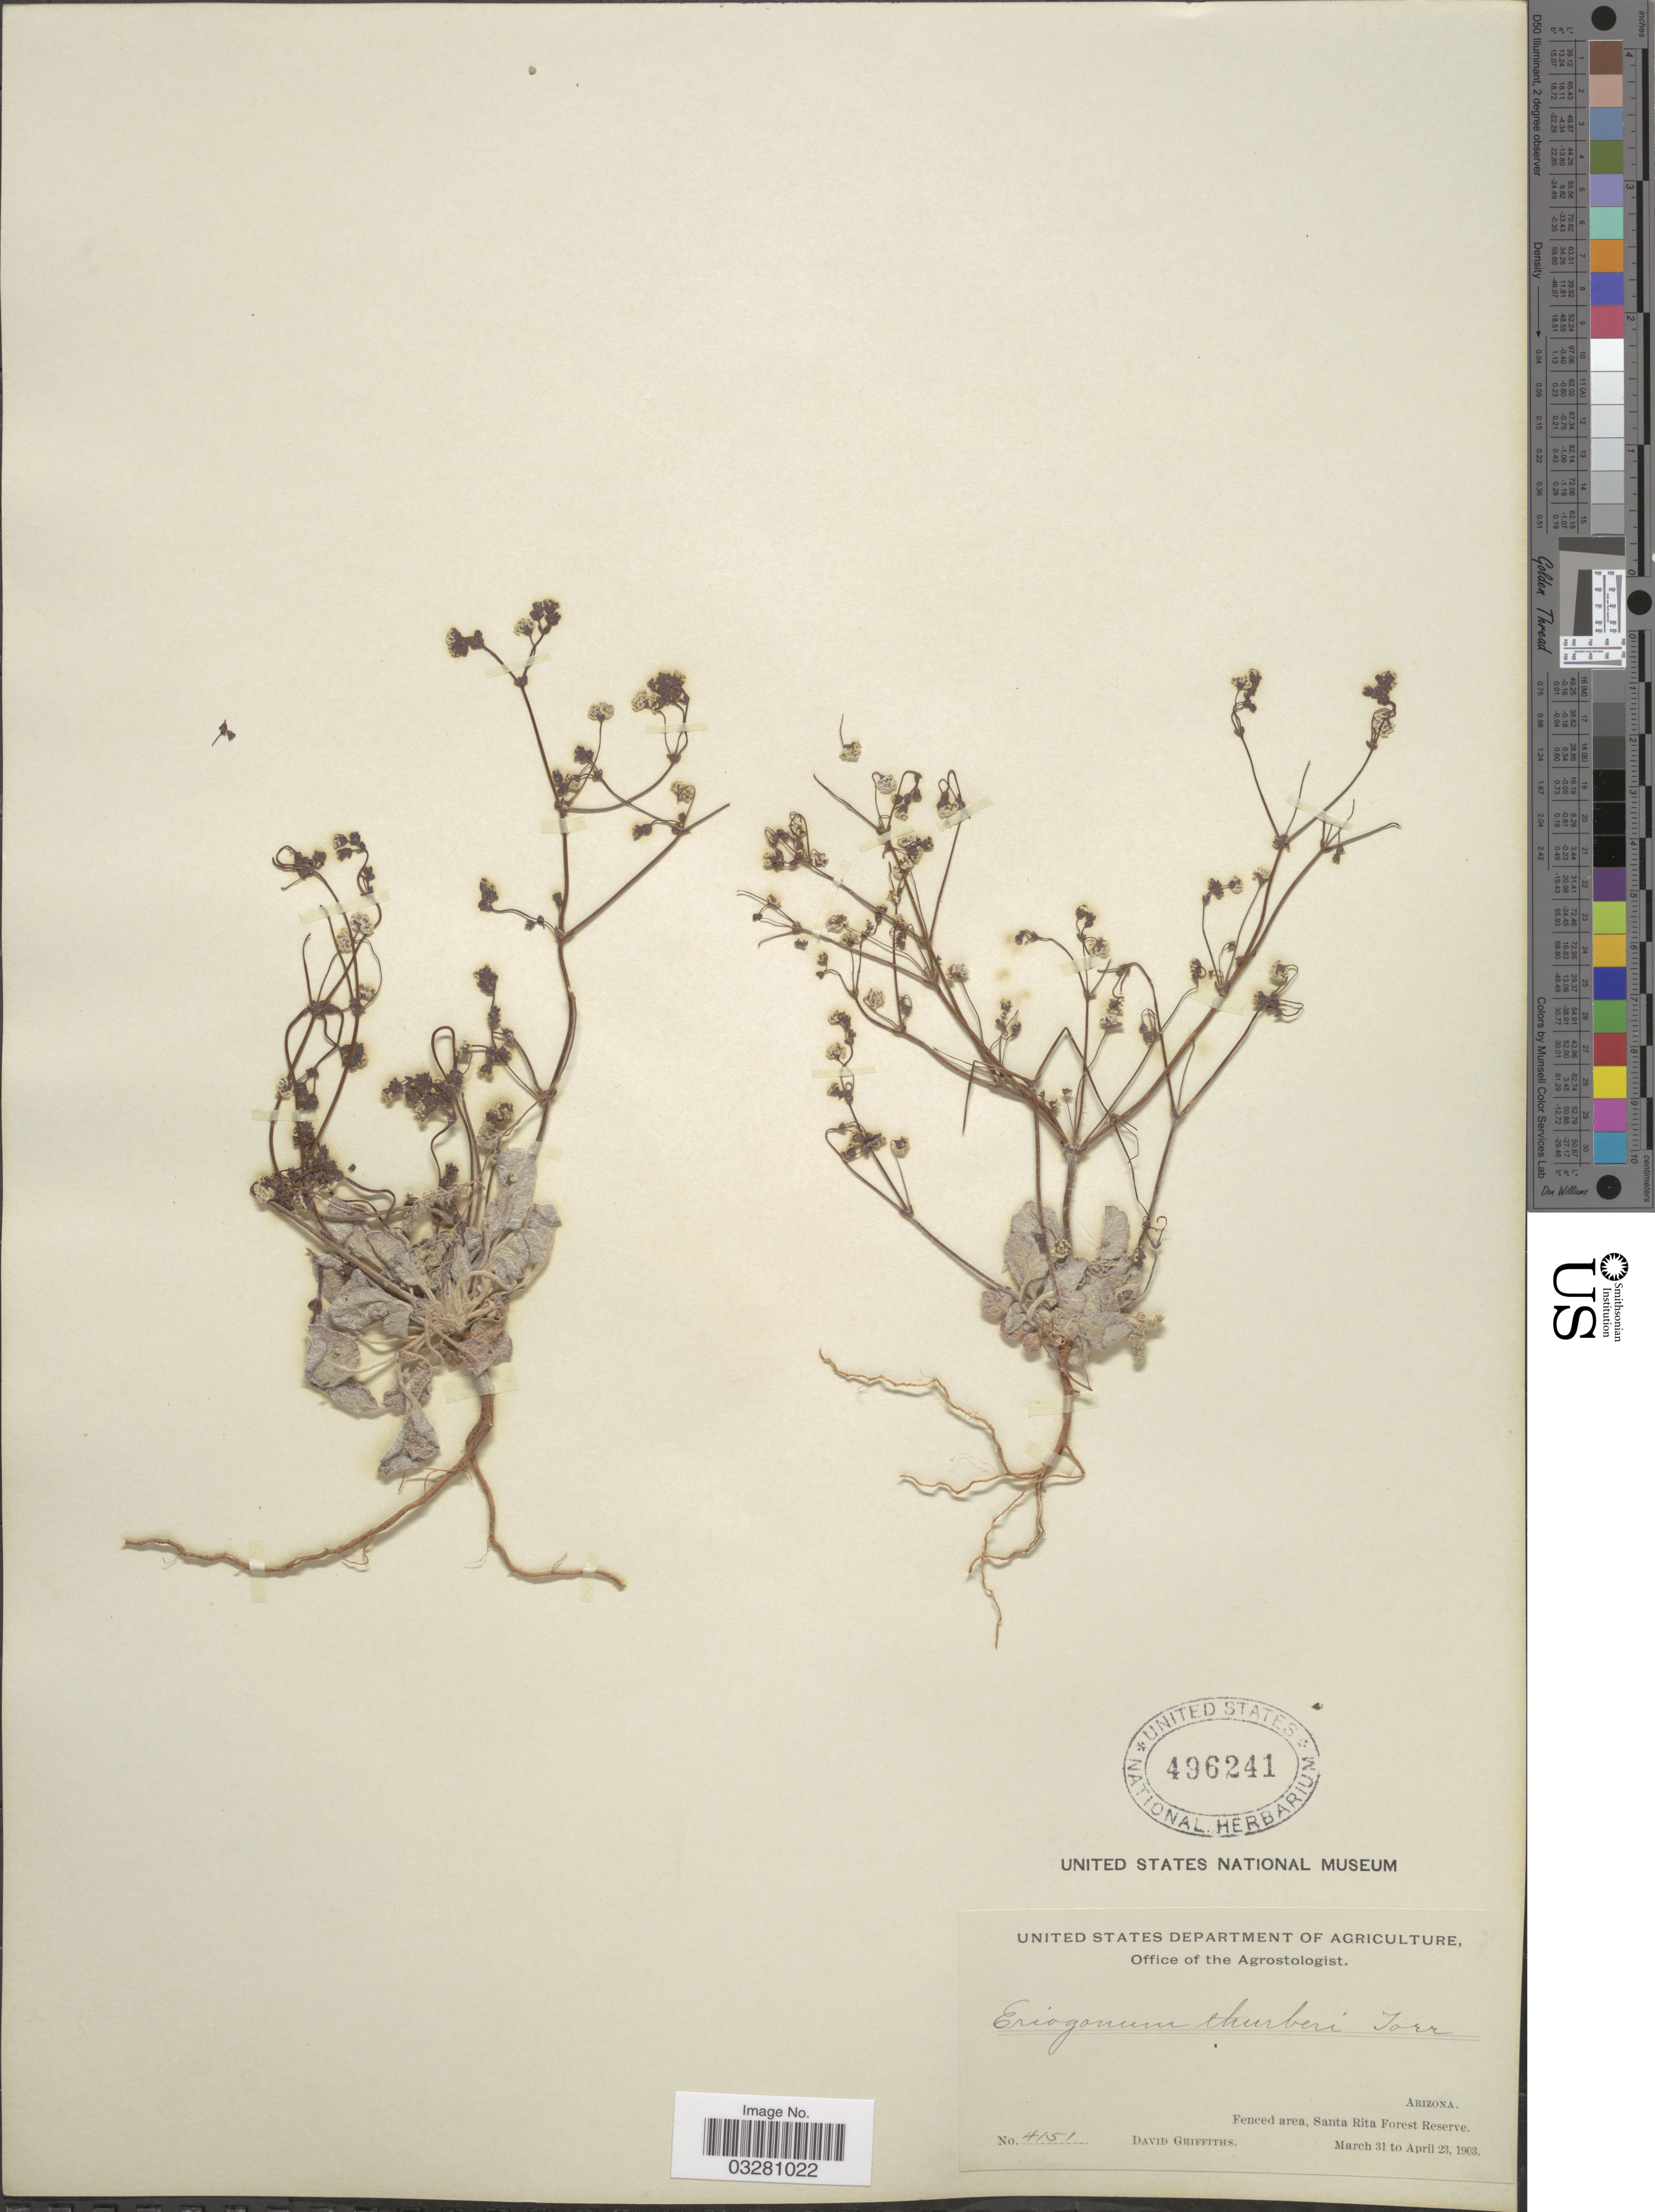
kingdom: Plantae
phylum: Tracheophyta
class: Magnoliopsida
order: Caryophyllales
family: Polygonaceae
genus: Eriogonum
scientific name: Eriogonum thurberi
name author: Torr.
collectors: D. Griffiths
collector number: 4151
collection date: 1903-03-31/1903-04-23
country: United States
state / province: Arizona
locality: Fenced area, Santa Rita Forest Reserve.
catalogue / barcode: US 496241